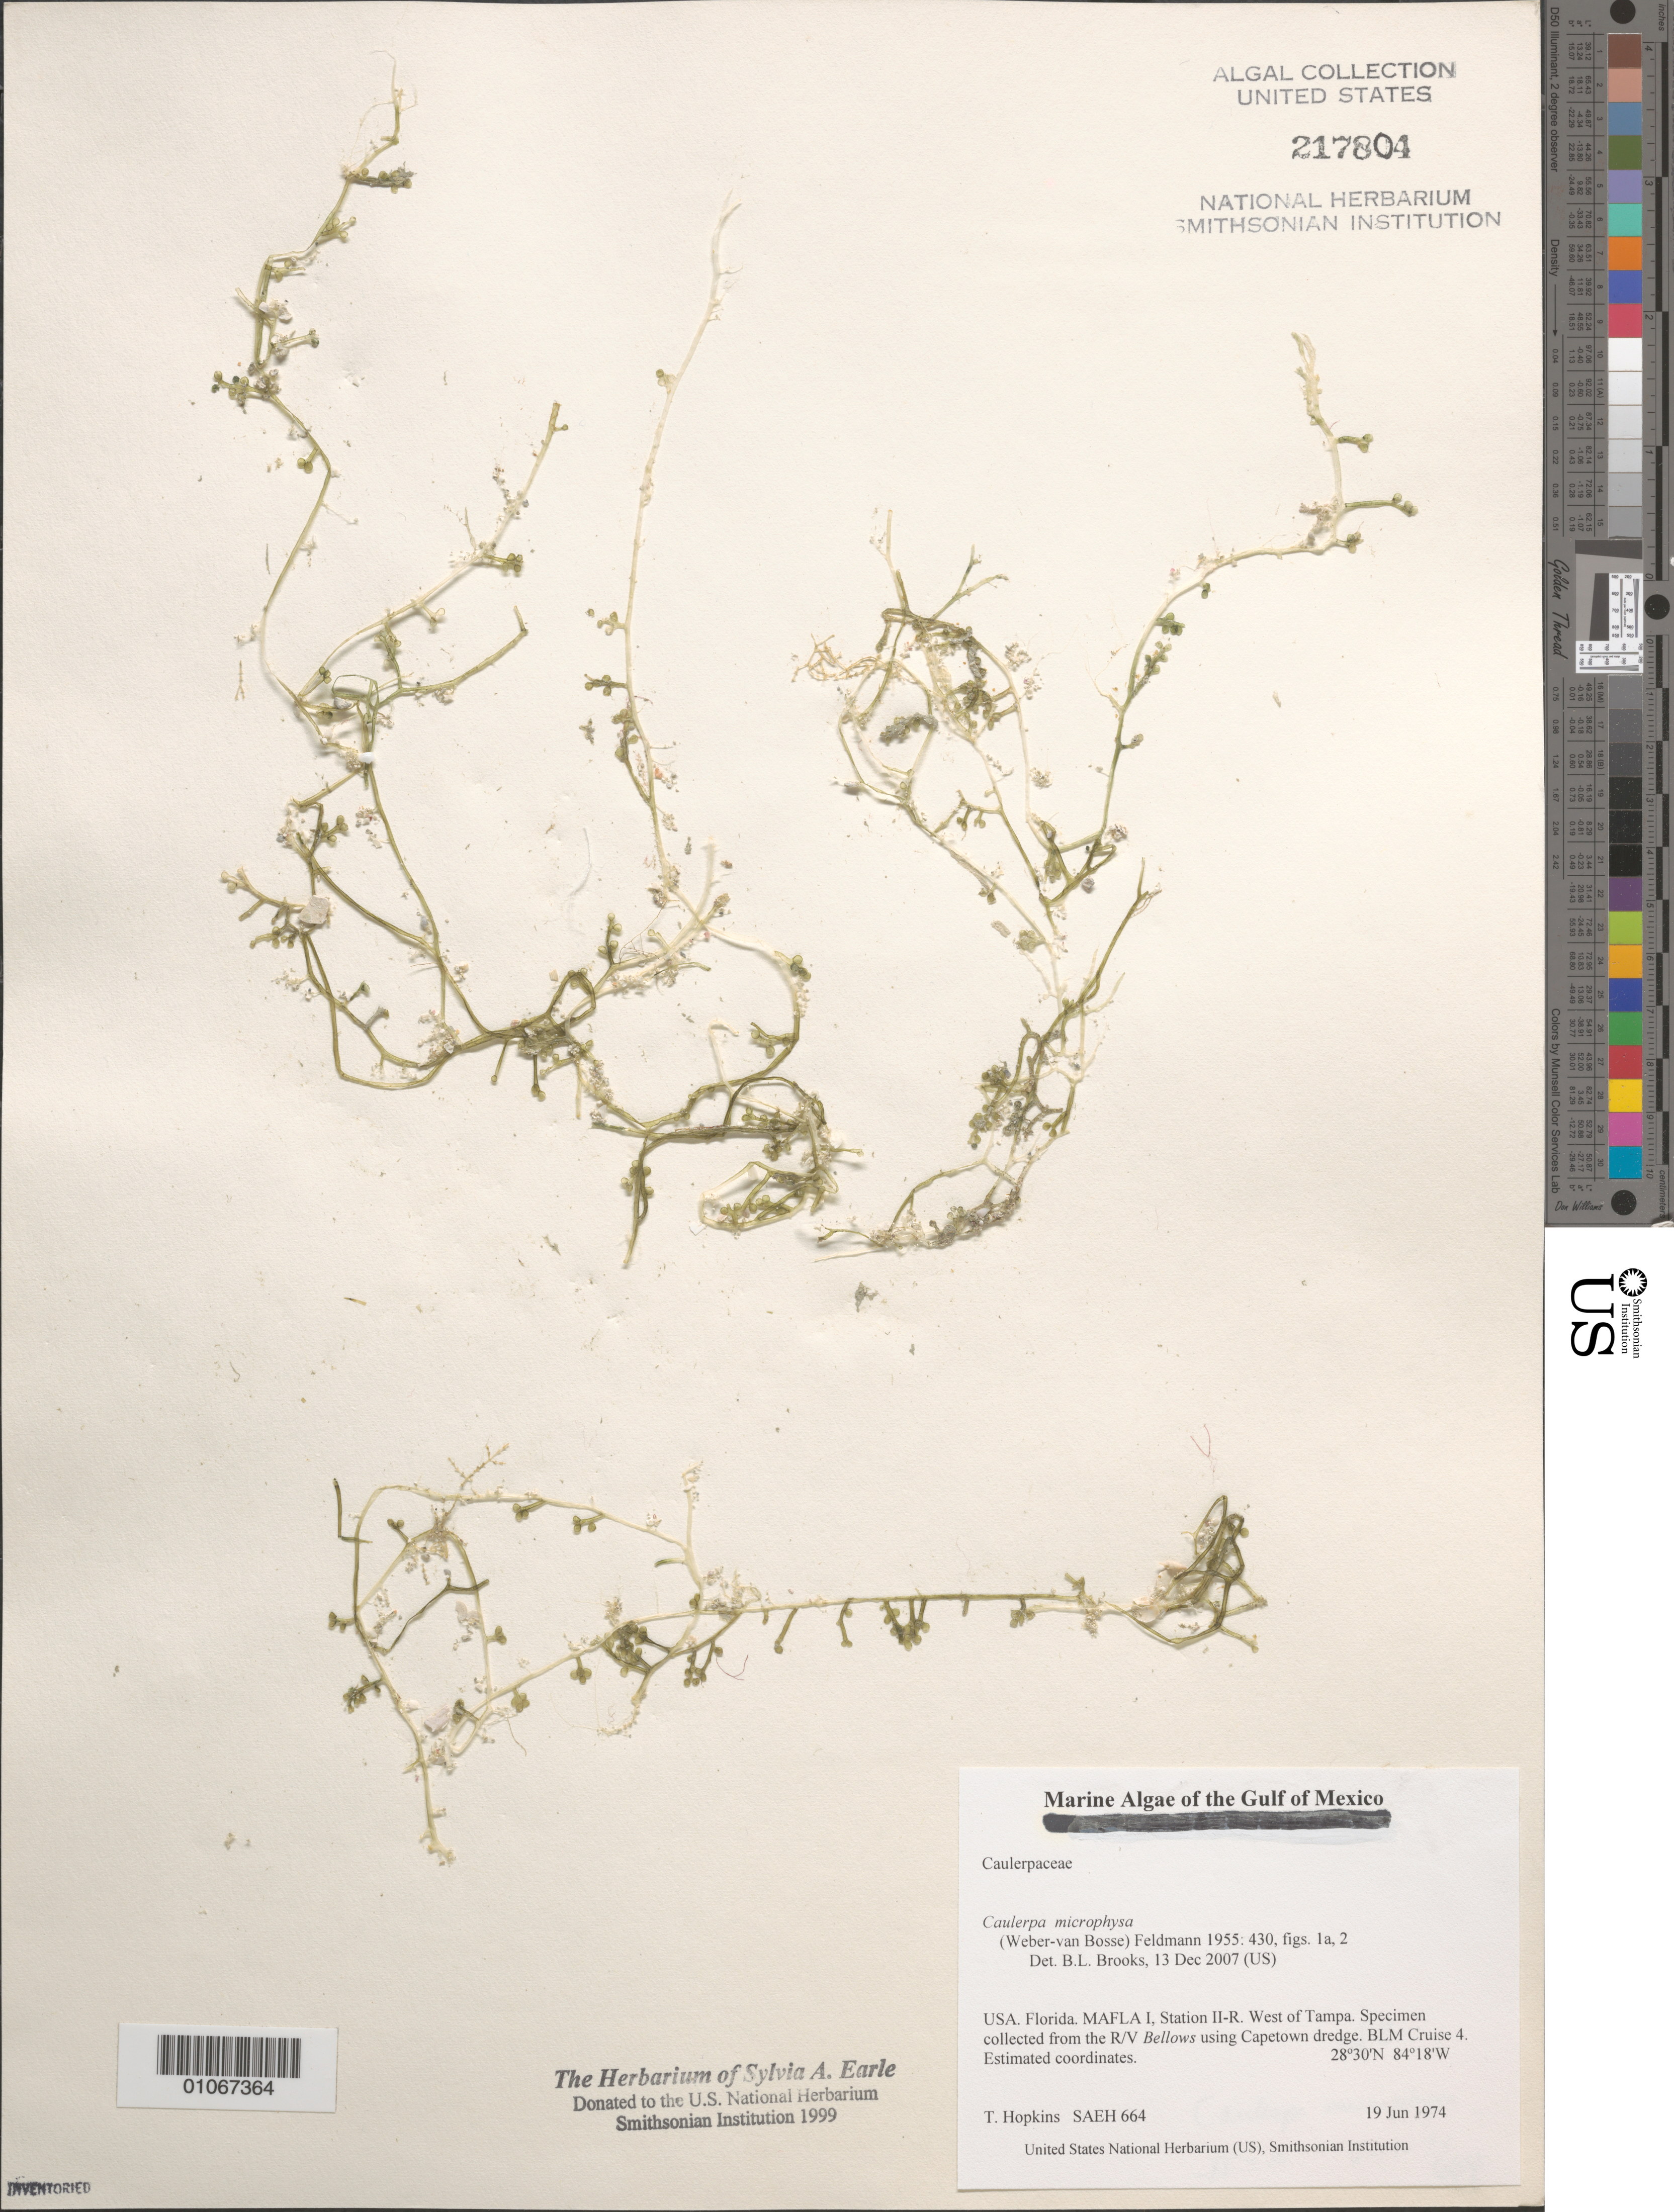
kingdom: Plantae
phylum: Chlorophyta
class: Ulvophyceae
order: Bryopsidales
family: Caulerpaceae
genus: Caulerpa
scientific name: Caulerpa microphysa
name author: (Weber Bosse) Feldmann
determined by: Brooks, B. L., (BOT), Smithsonian Institution - National Museum of Natural History (UNITED STATES)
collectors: T. Hopkins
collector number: SAEH 664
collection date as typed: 19 Jun 1974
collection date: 1974-06-19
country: United States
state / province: Florida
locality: Gulf of Mexico, Florida Middle Grounds, west of Tampa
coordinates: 28 30'N, 84 18'W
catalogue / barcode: US 217804